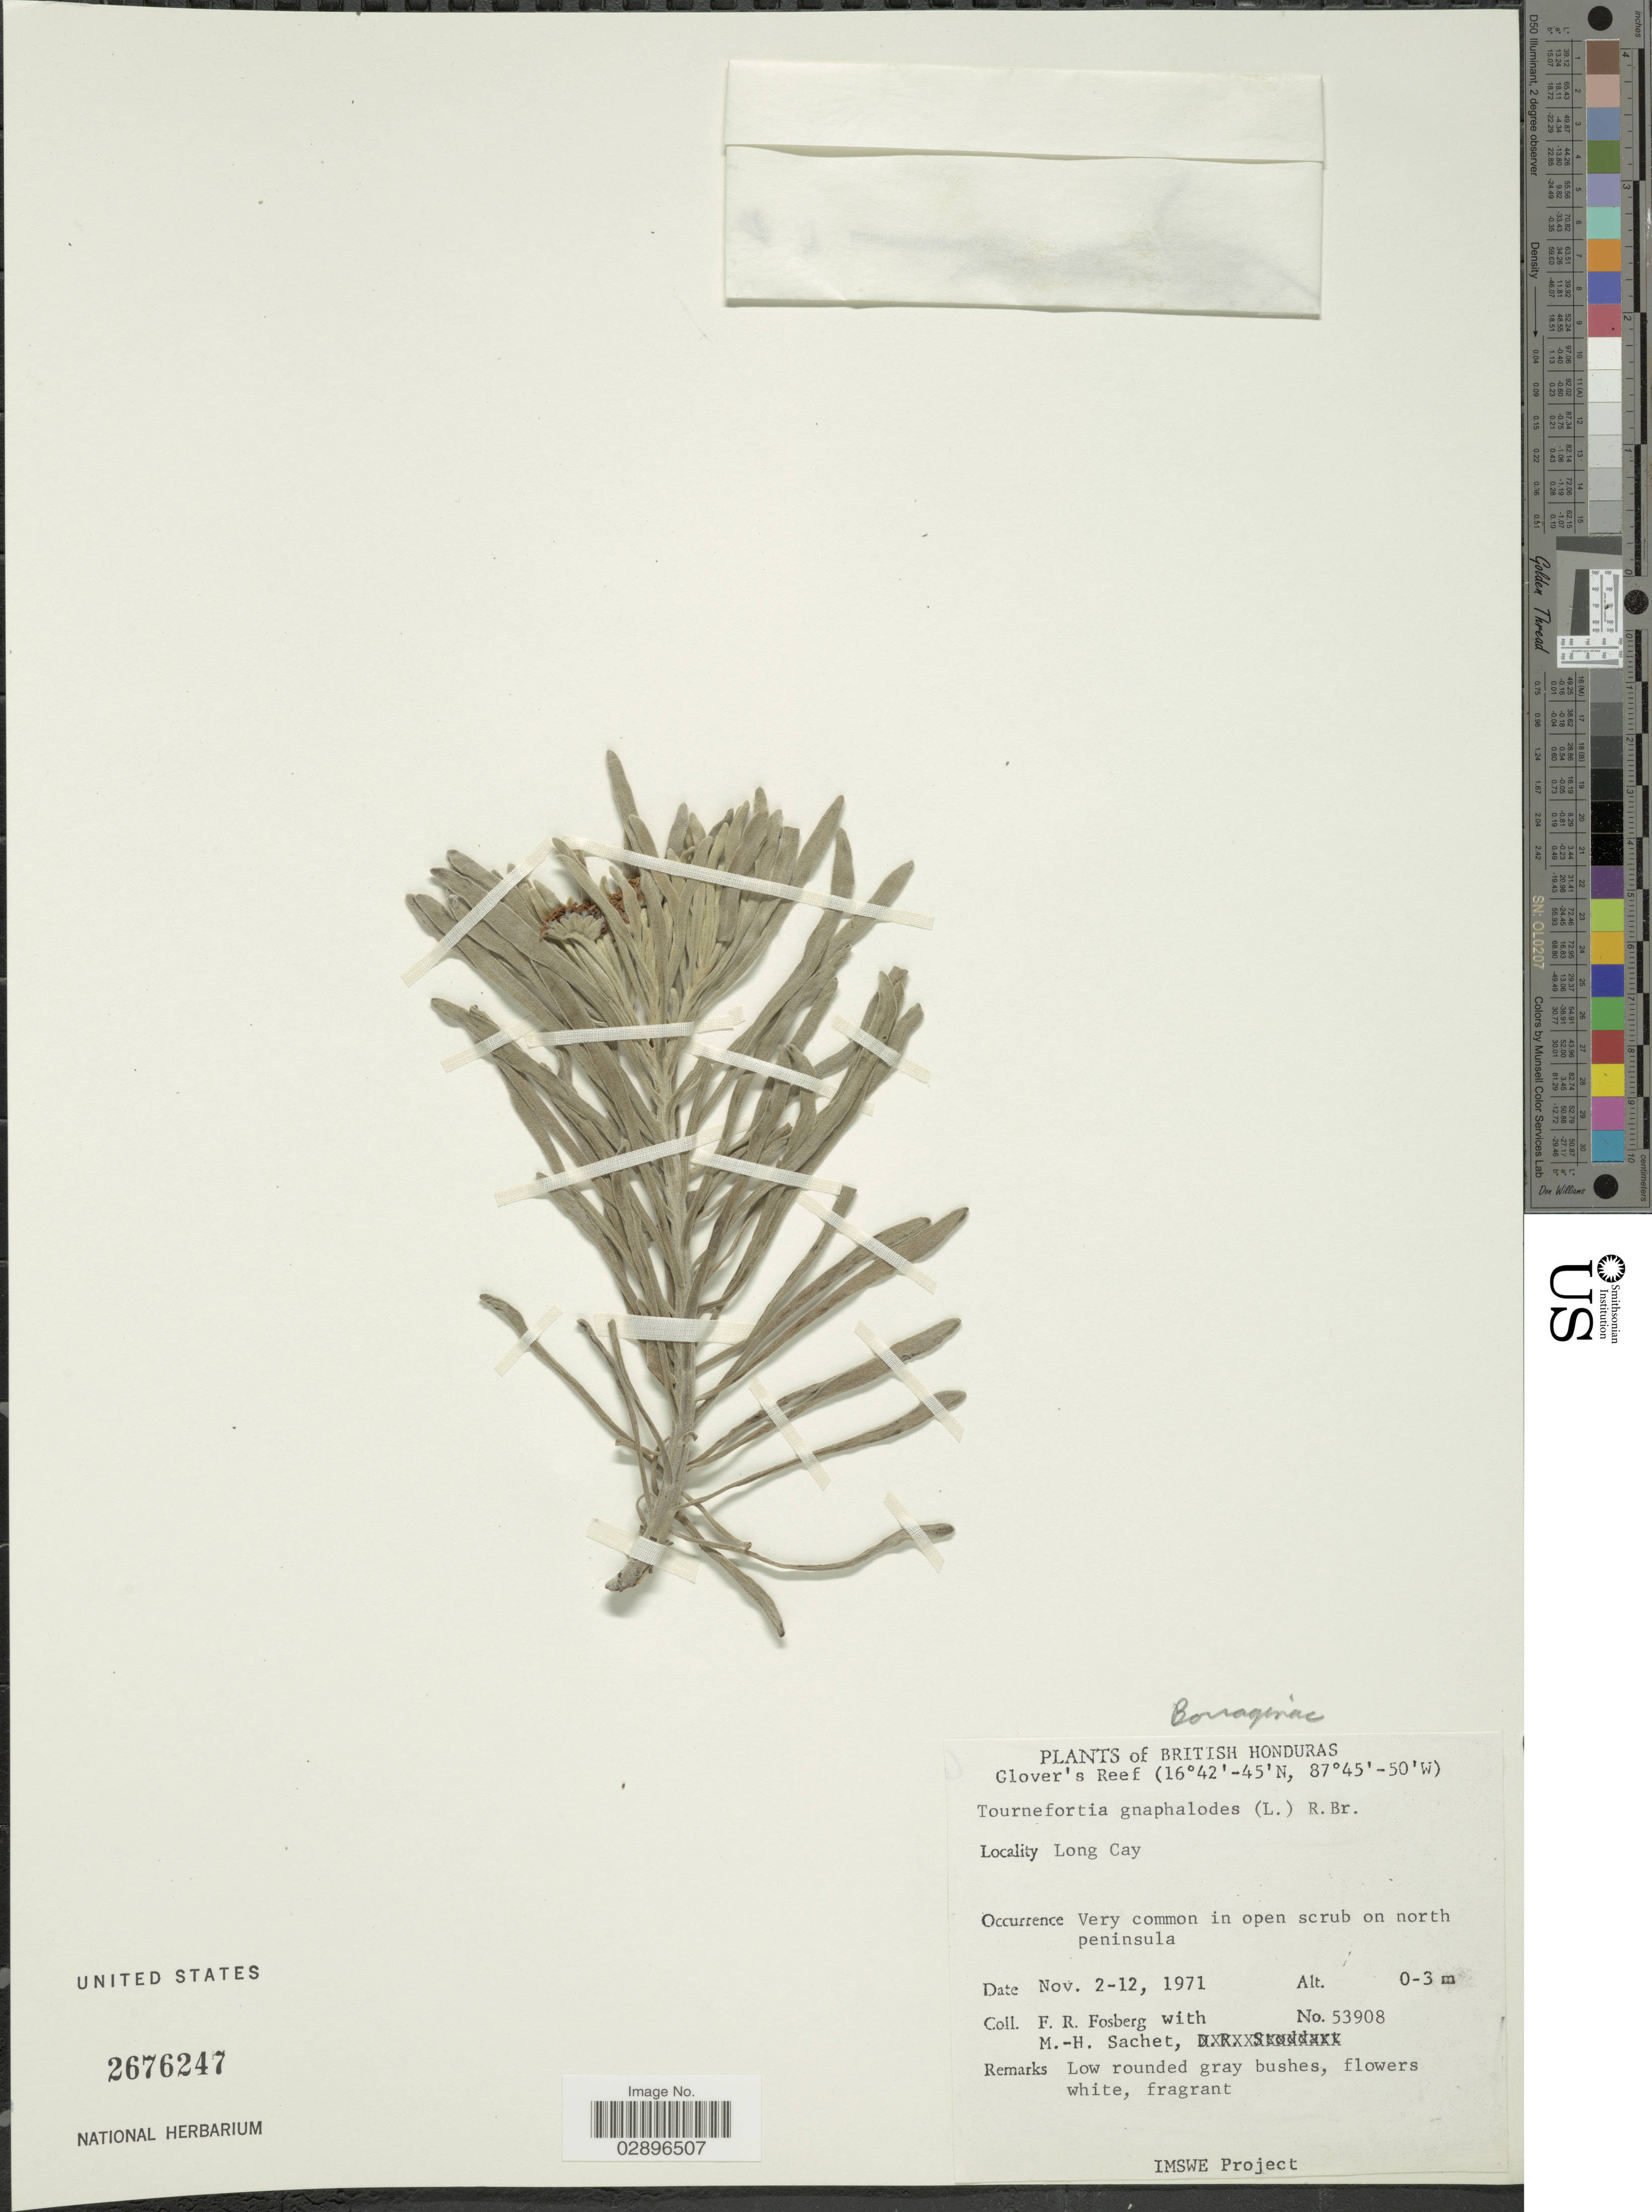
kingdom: Plantae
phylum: Tracheophyta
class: Magnoliopsida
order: Boraginales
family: Heliotropiaceae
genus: Tournefortia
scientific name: Tournefortia gnaphalodes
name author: (L.) R. Br.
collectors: F. R. Fosberg & M.-H. Sachet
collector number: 53908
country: Belize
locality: British Honduras. Glover's Reef. Long Cay.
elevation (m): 0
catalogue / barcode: US 2676247